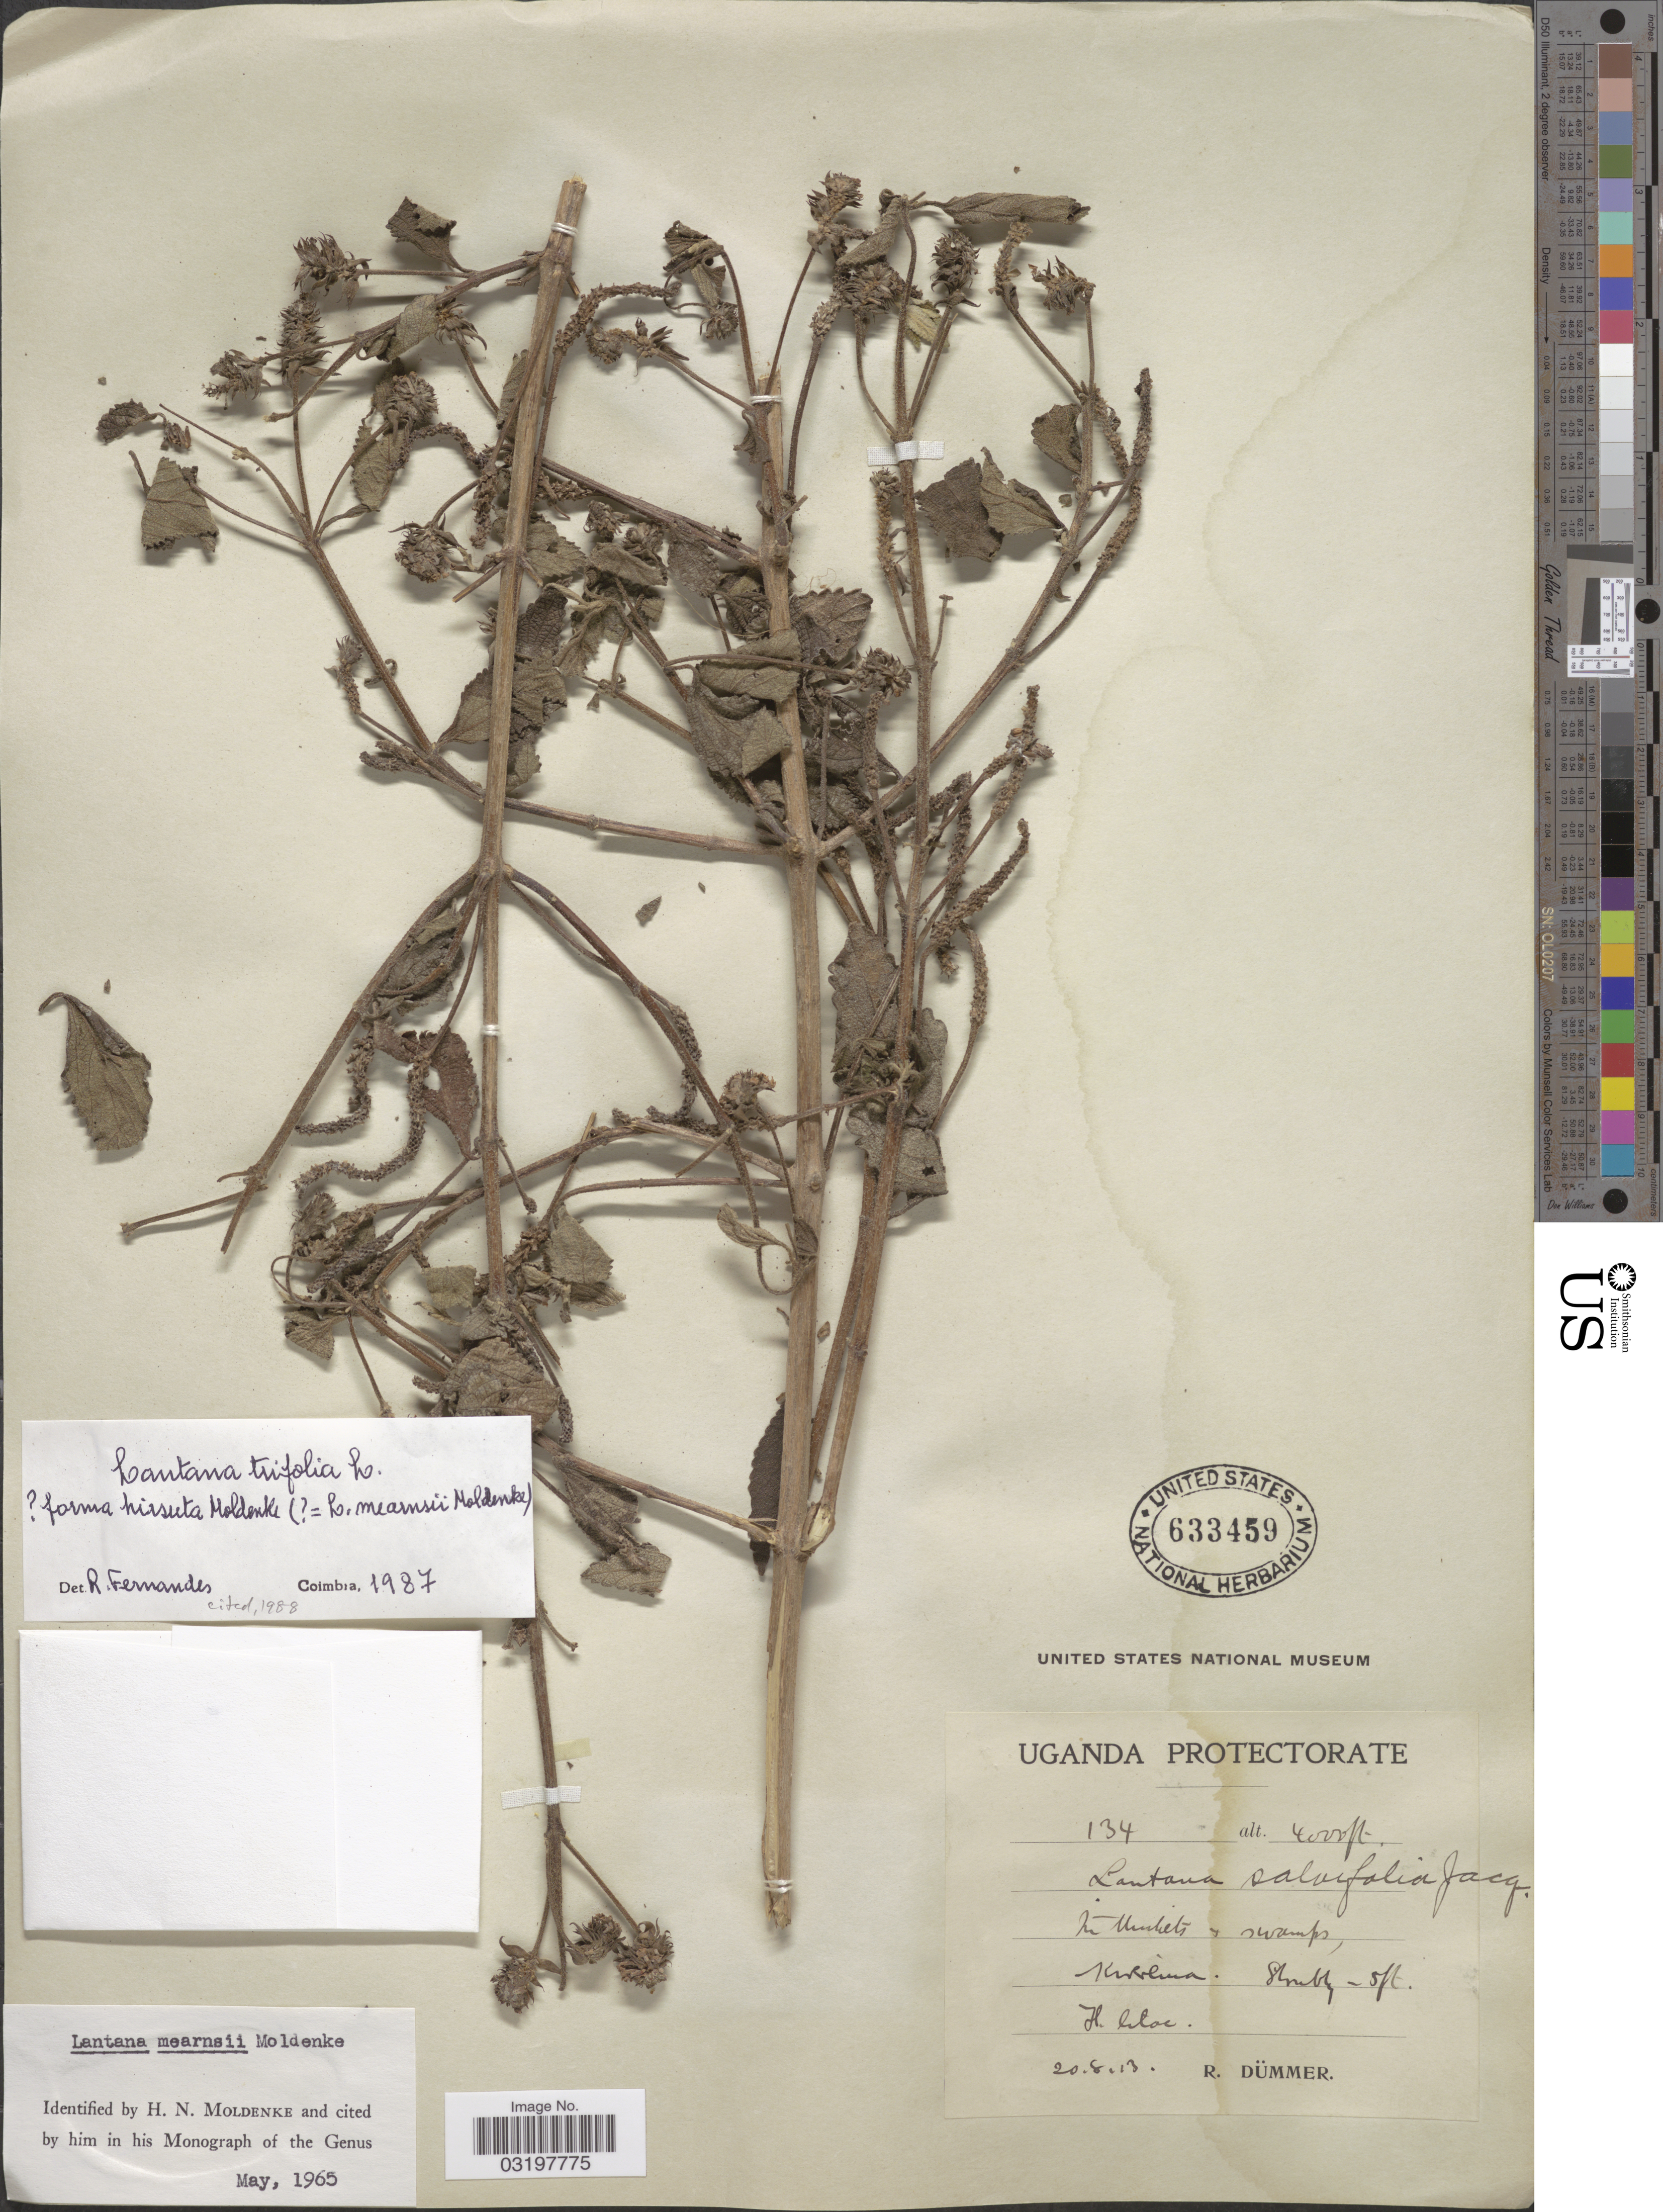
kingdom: Plantae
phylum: Tracheophyta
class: Magnoliopsida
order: Lamiales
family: Verbenaceae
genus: Lantana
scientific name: Lantana trifolia f. hirsuta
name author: Moldenke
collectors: R. A. Dümmer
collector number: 134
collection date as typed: Transcribed d/m/y: 20/8/13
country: Uganda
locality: Uganda Protectorate, Kirerema.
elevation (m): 1219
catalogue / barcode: US 633459